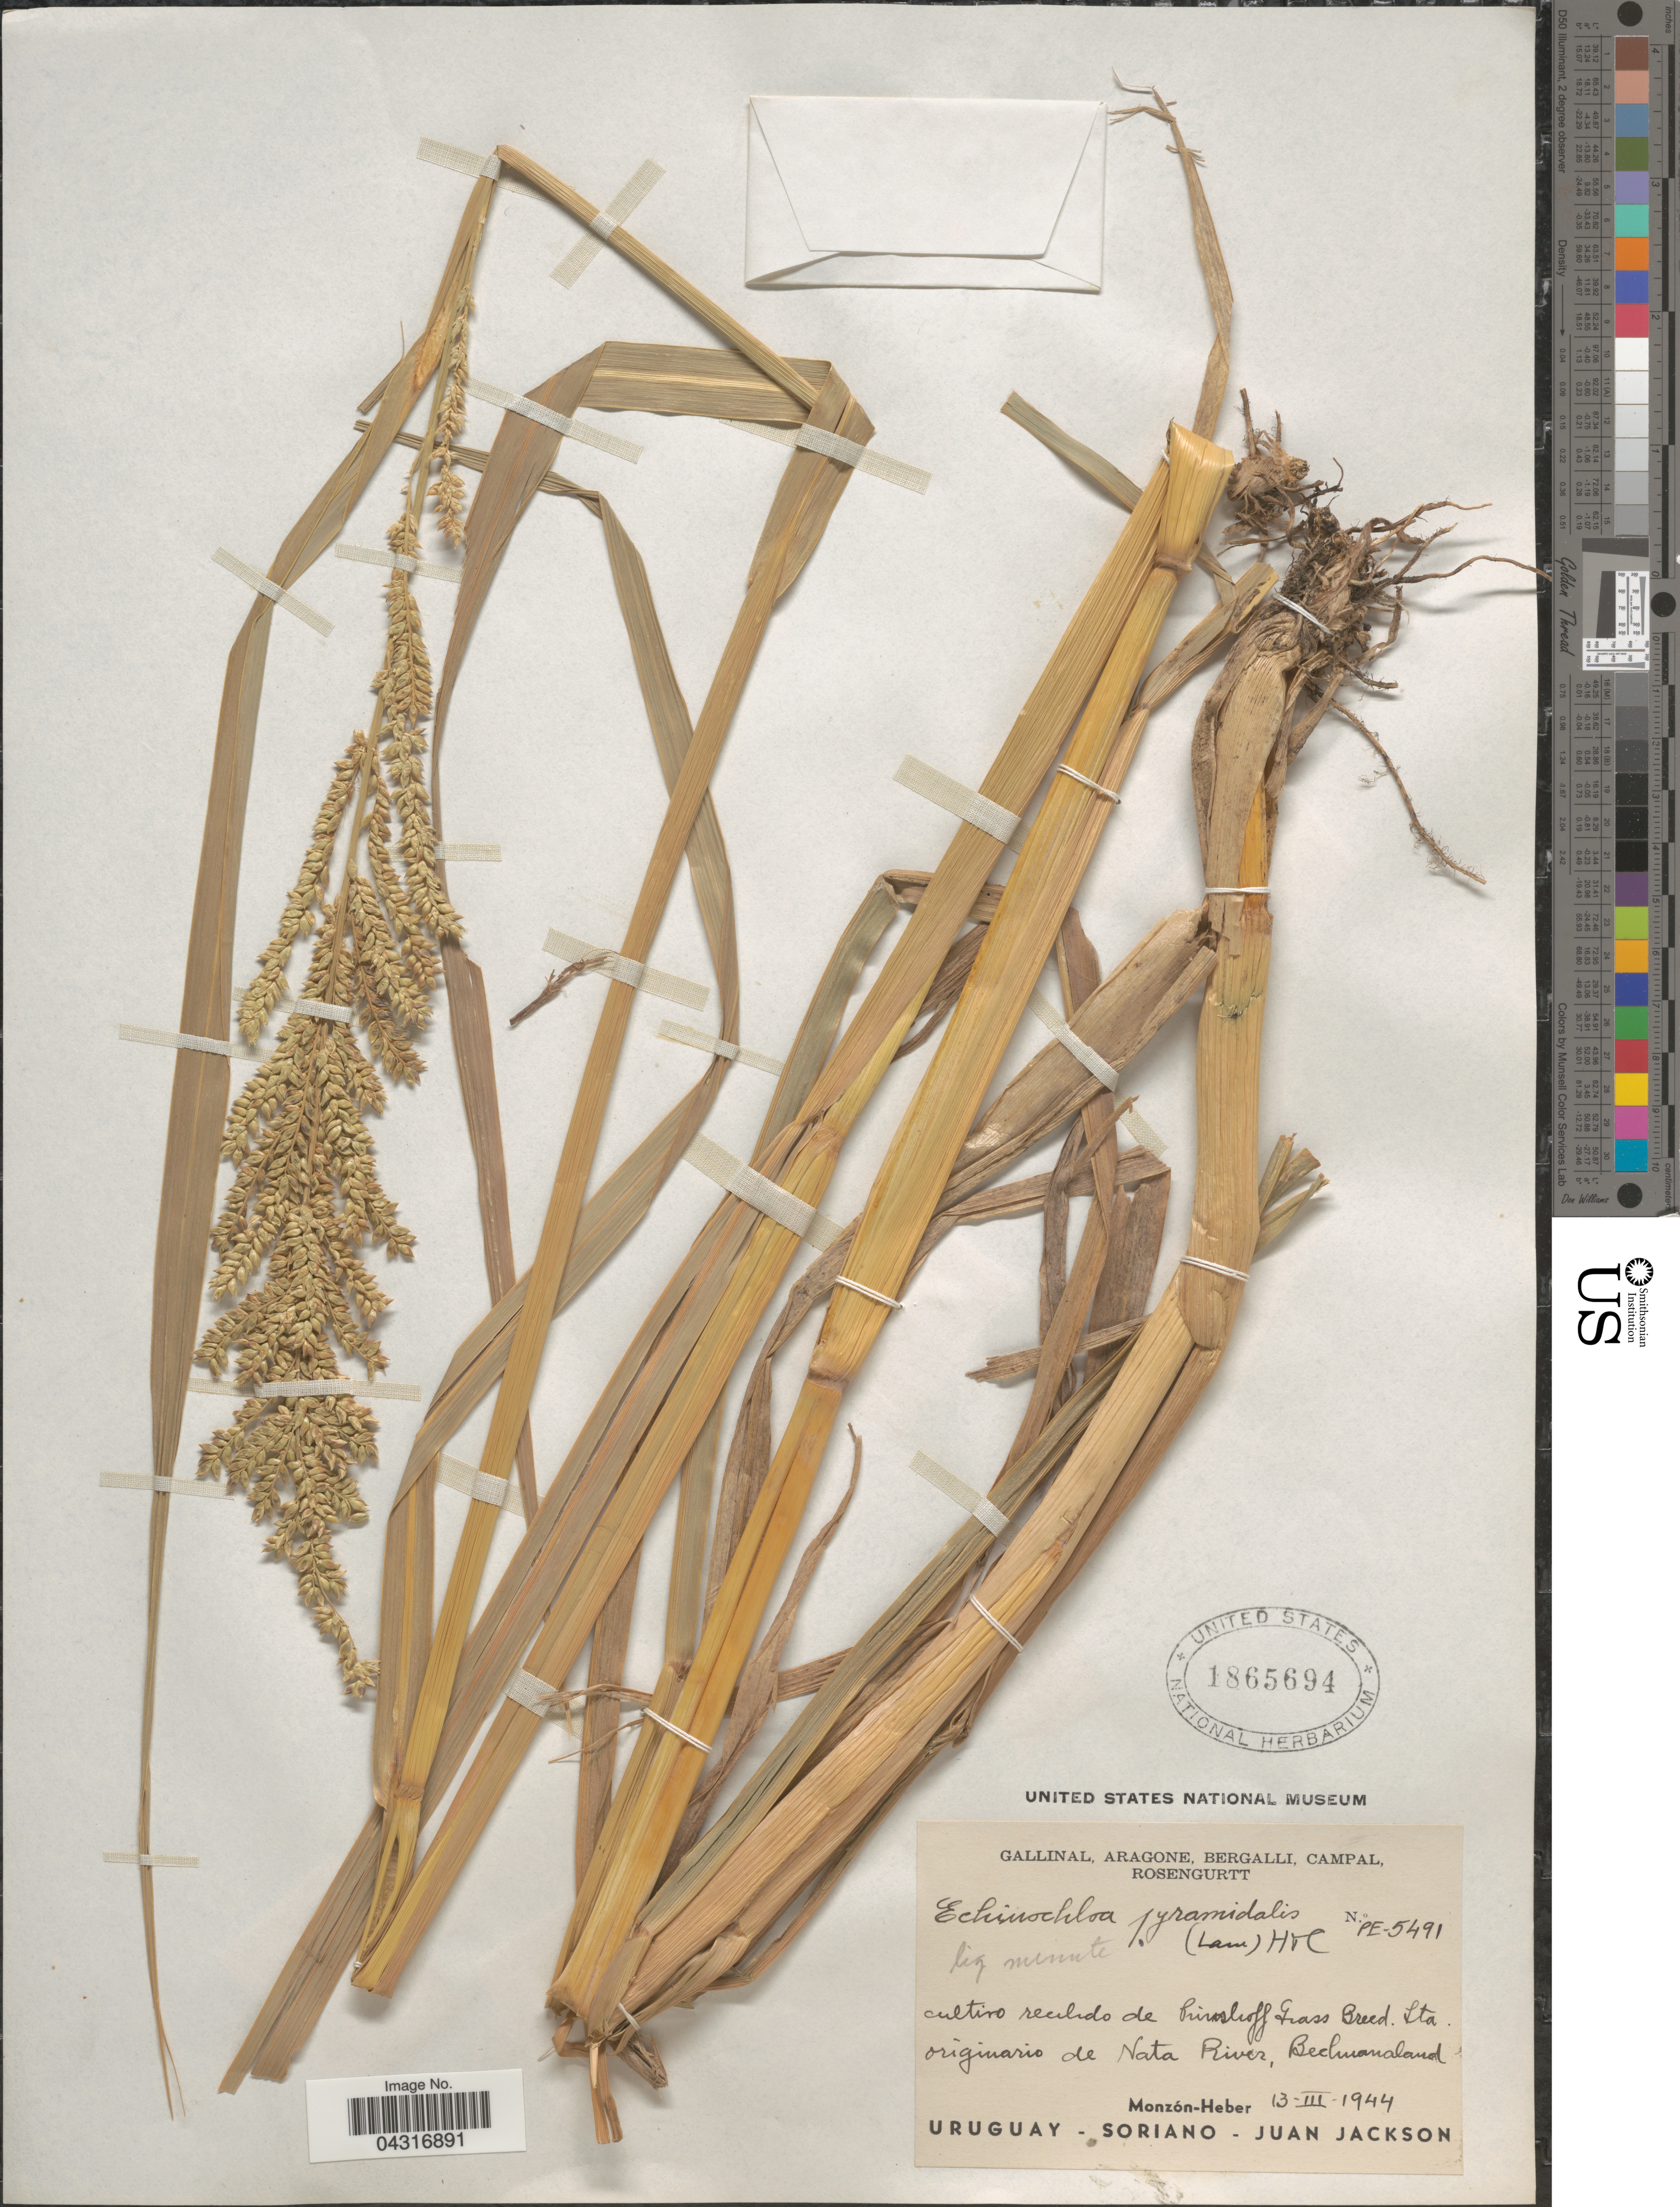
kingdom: Plantae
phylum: Tracheophyta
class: Liliopsida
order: Poales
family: Poaceae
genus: Echinochloa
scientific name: Echinochloa pyramidalis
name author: (Lam.) Hitchc. & Chase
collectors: -. Gallinal, -- Aragone, -- Bergalli, -- Campal & Rosengurtt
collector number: PE-5491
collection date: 1944-03-13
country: Uruguay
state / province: Soriano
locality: Cultivo reculido [interpreted] de Pinhoff [interpreted] Grass Breed. Sta. originario de Nata River, Bechuanaland. Juan Jackson. Monzón-Heber.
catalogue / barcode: US 1865694